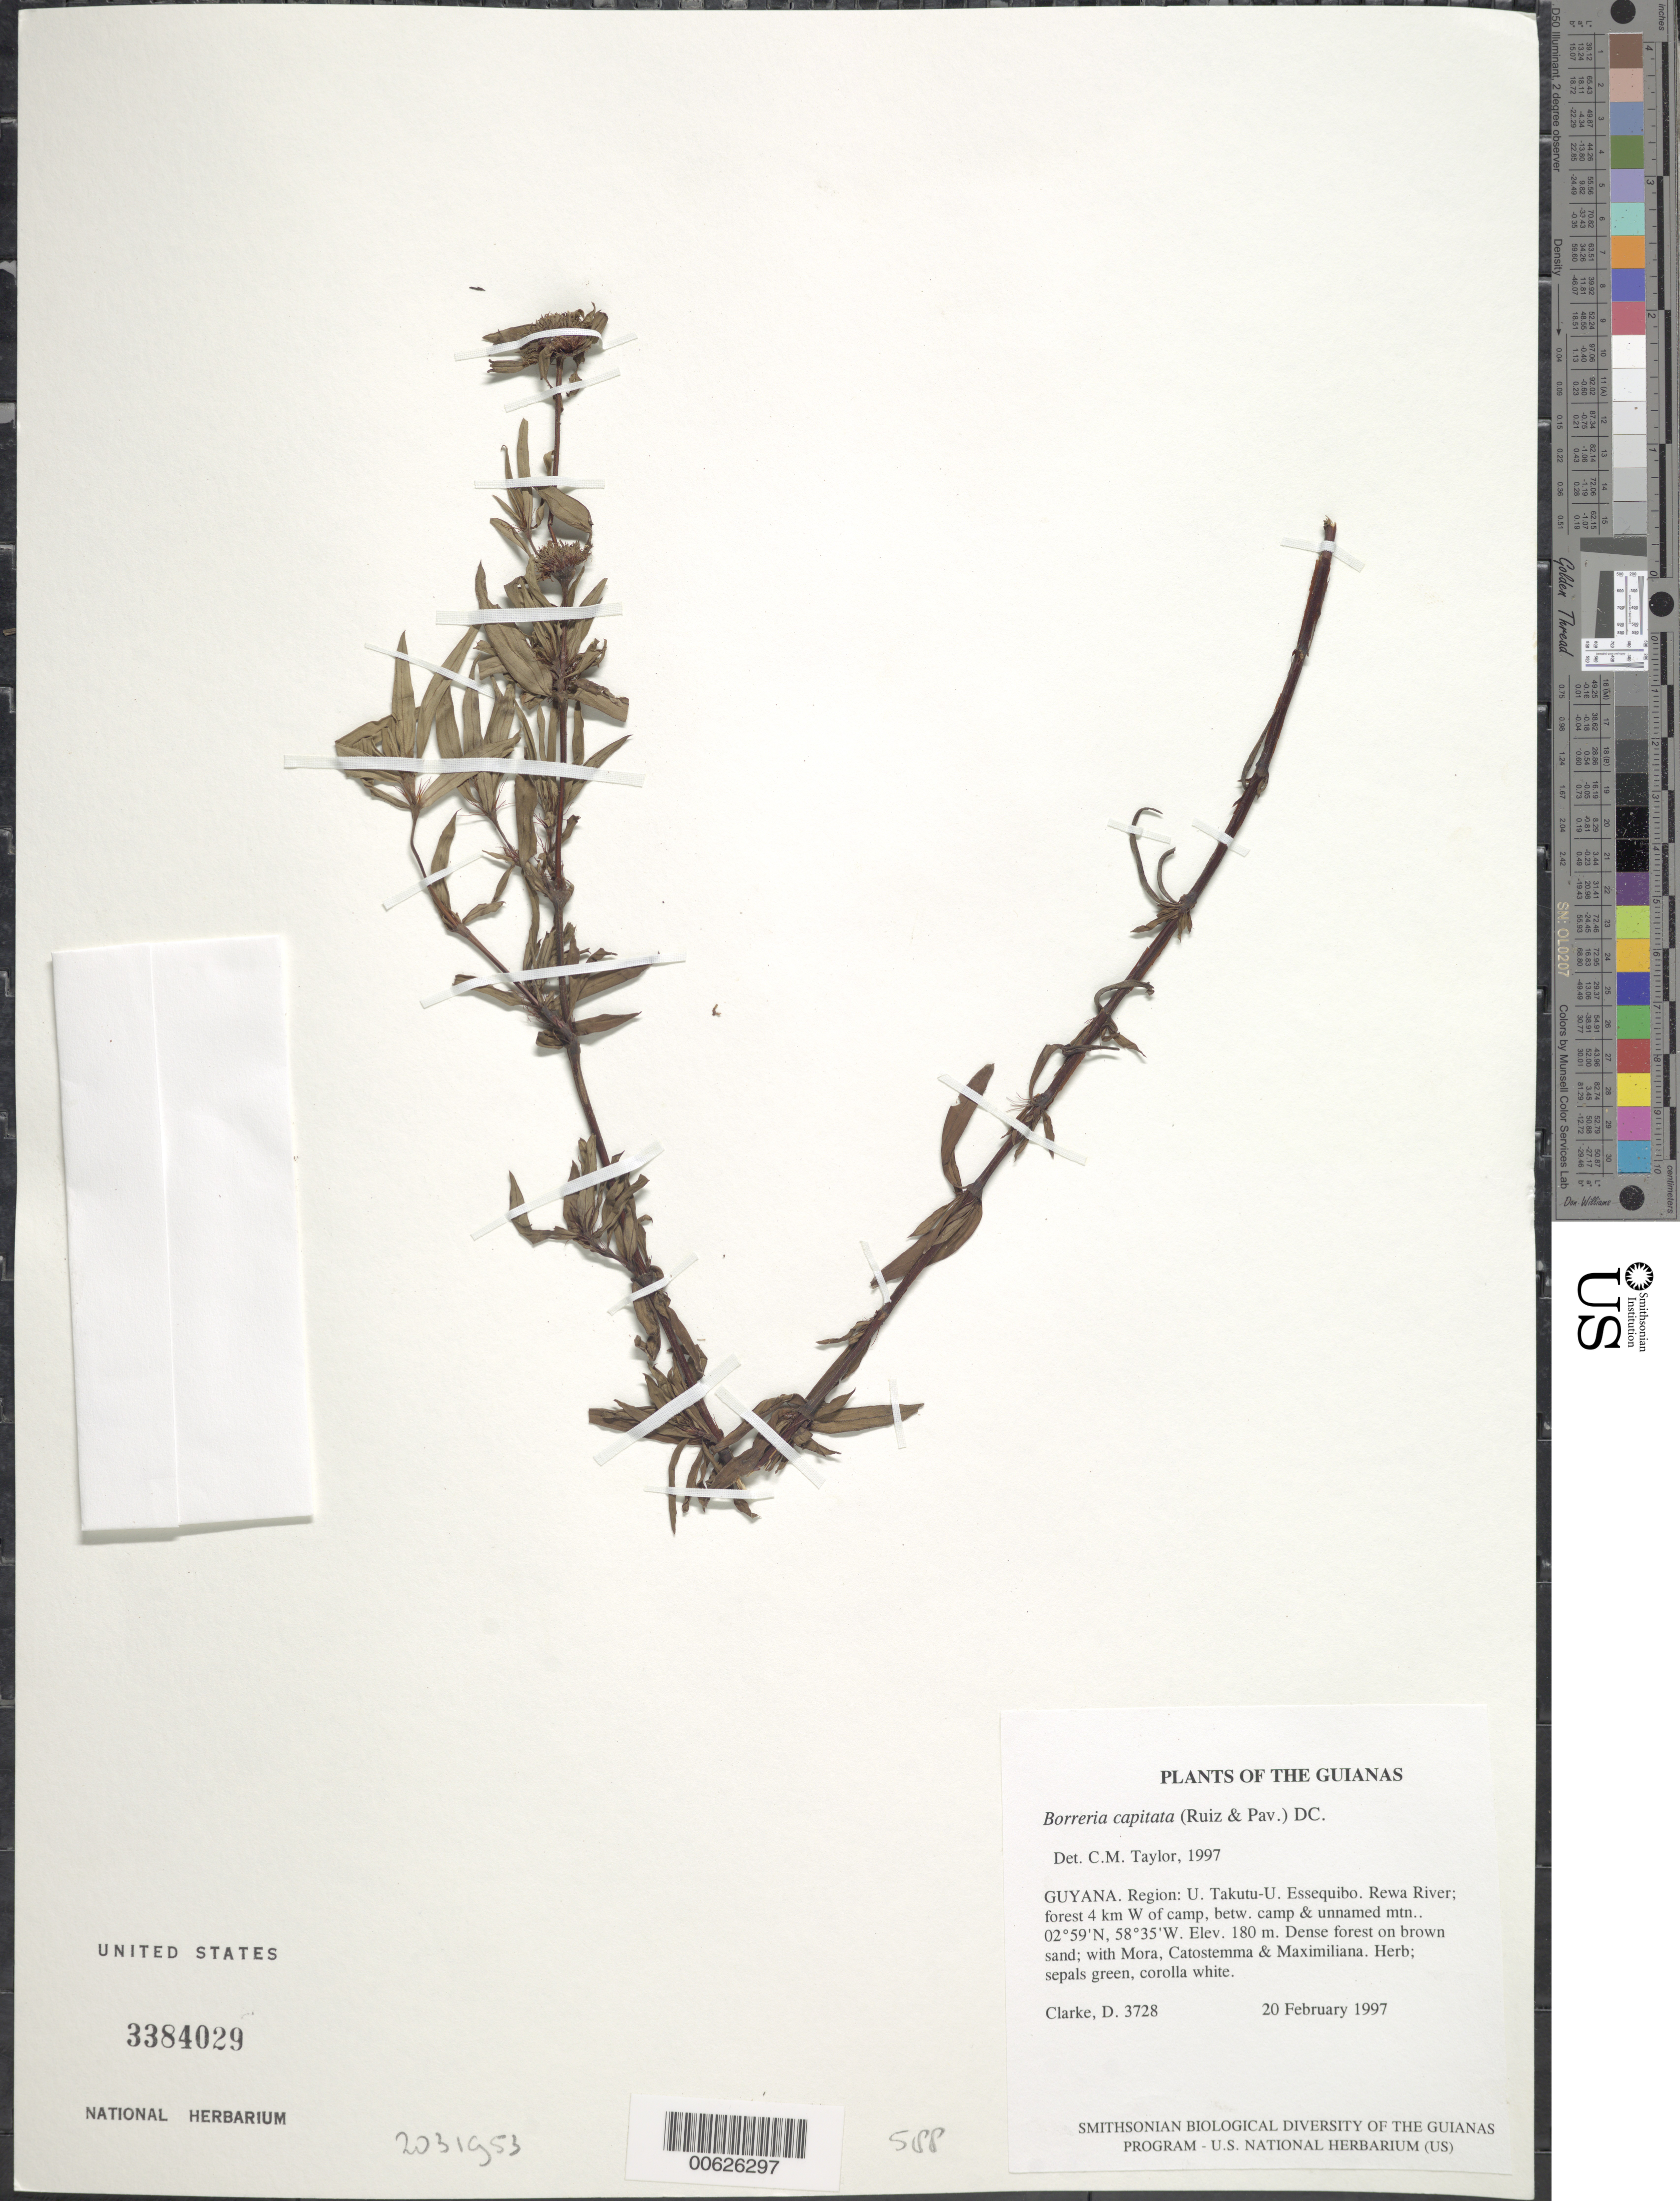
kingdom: Plantae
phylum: Tracheophyta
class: Magnoliopsida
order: Gentianales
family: Rubiaceae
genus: Spermacoce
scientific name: Spermacoce capitata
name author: Ruiz & Pav.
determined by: Delprete, P. G., Herb. de Guyane Cay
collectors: H. D. Clarke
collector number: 3728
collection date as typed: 20 February 1997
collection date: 1997-02-20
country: Guyana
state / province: U. Takutu-U. Essequibo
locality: Rewa River; summit of unnamed mtn., 5.6 km W of camp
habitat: Scrub forest on granite, with Clusia, Erythroxylum & Mimosa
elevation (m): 180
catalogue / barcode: US 3384029